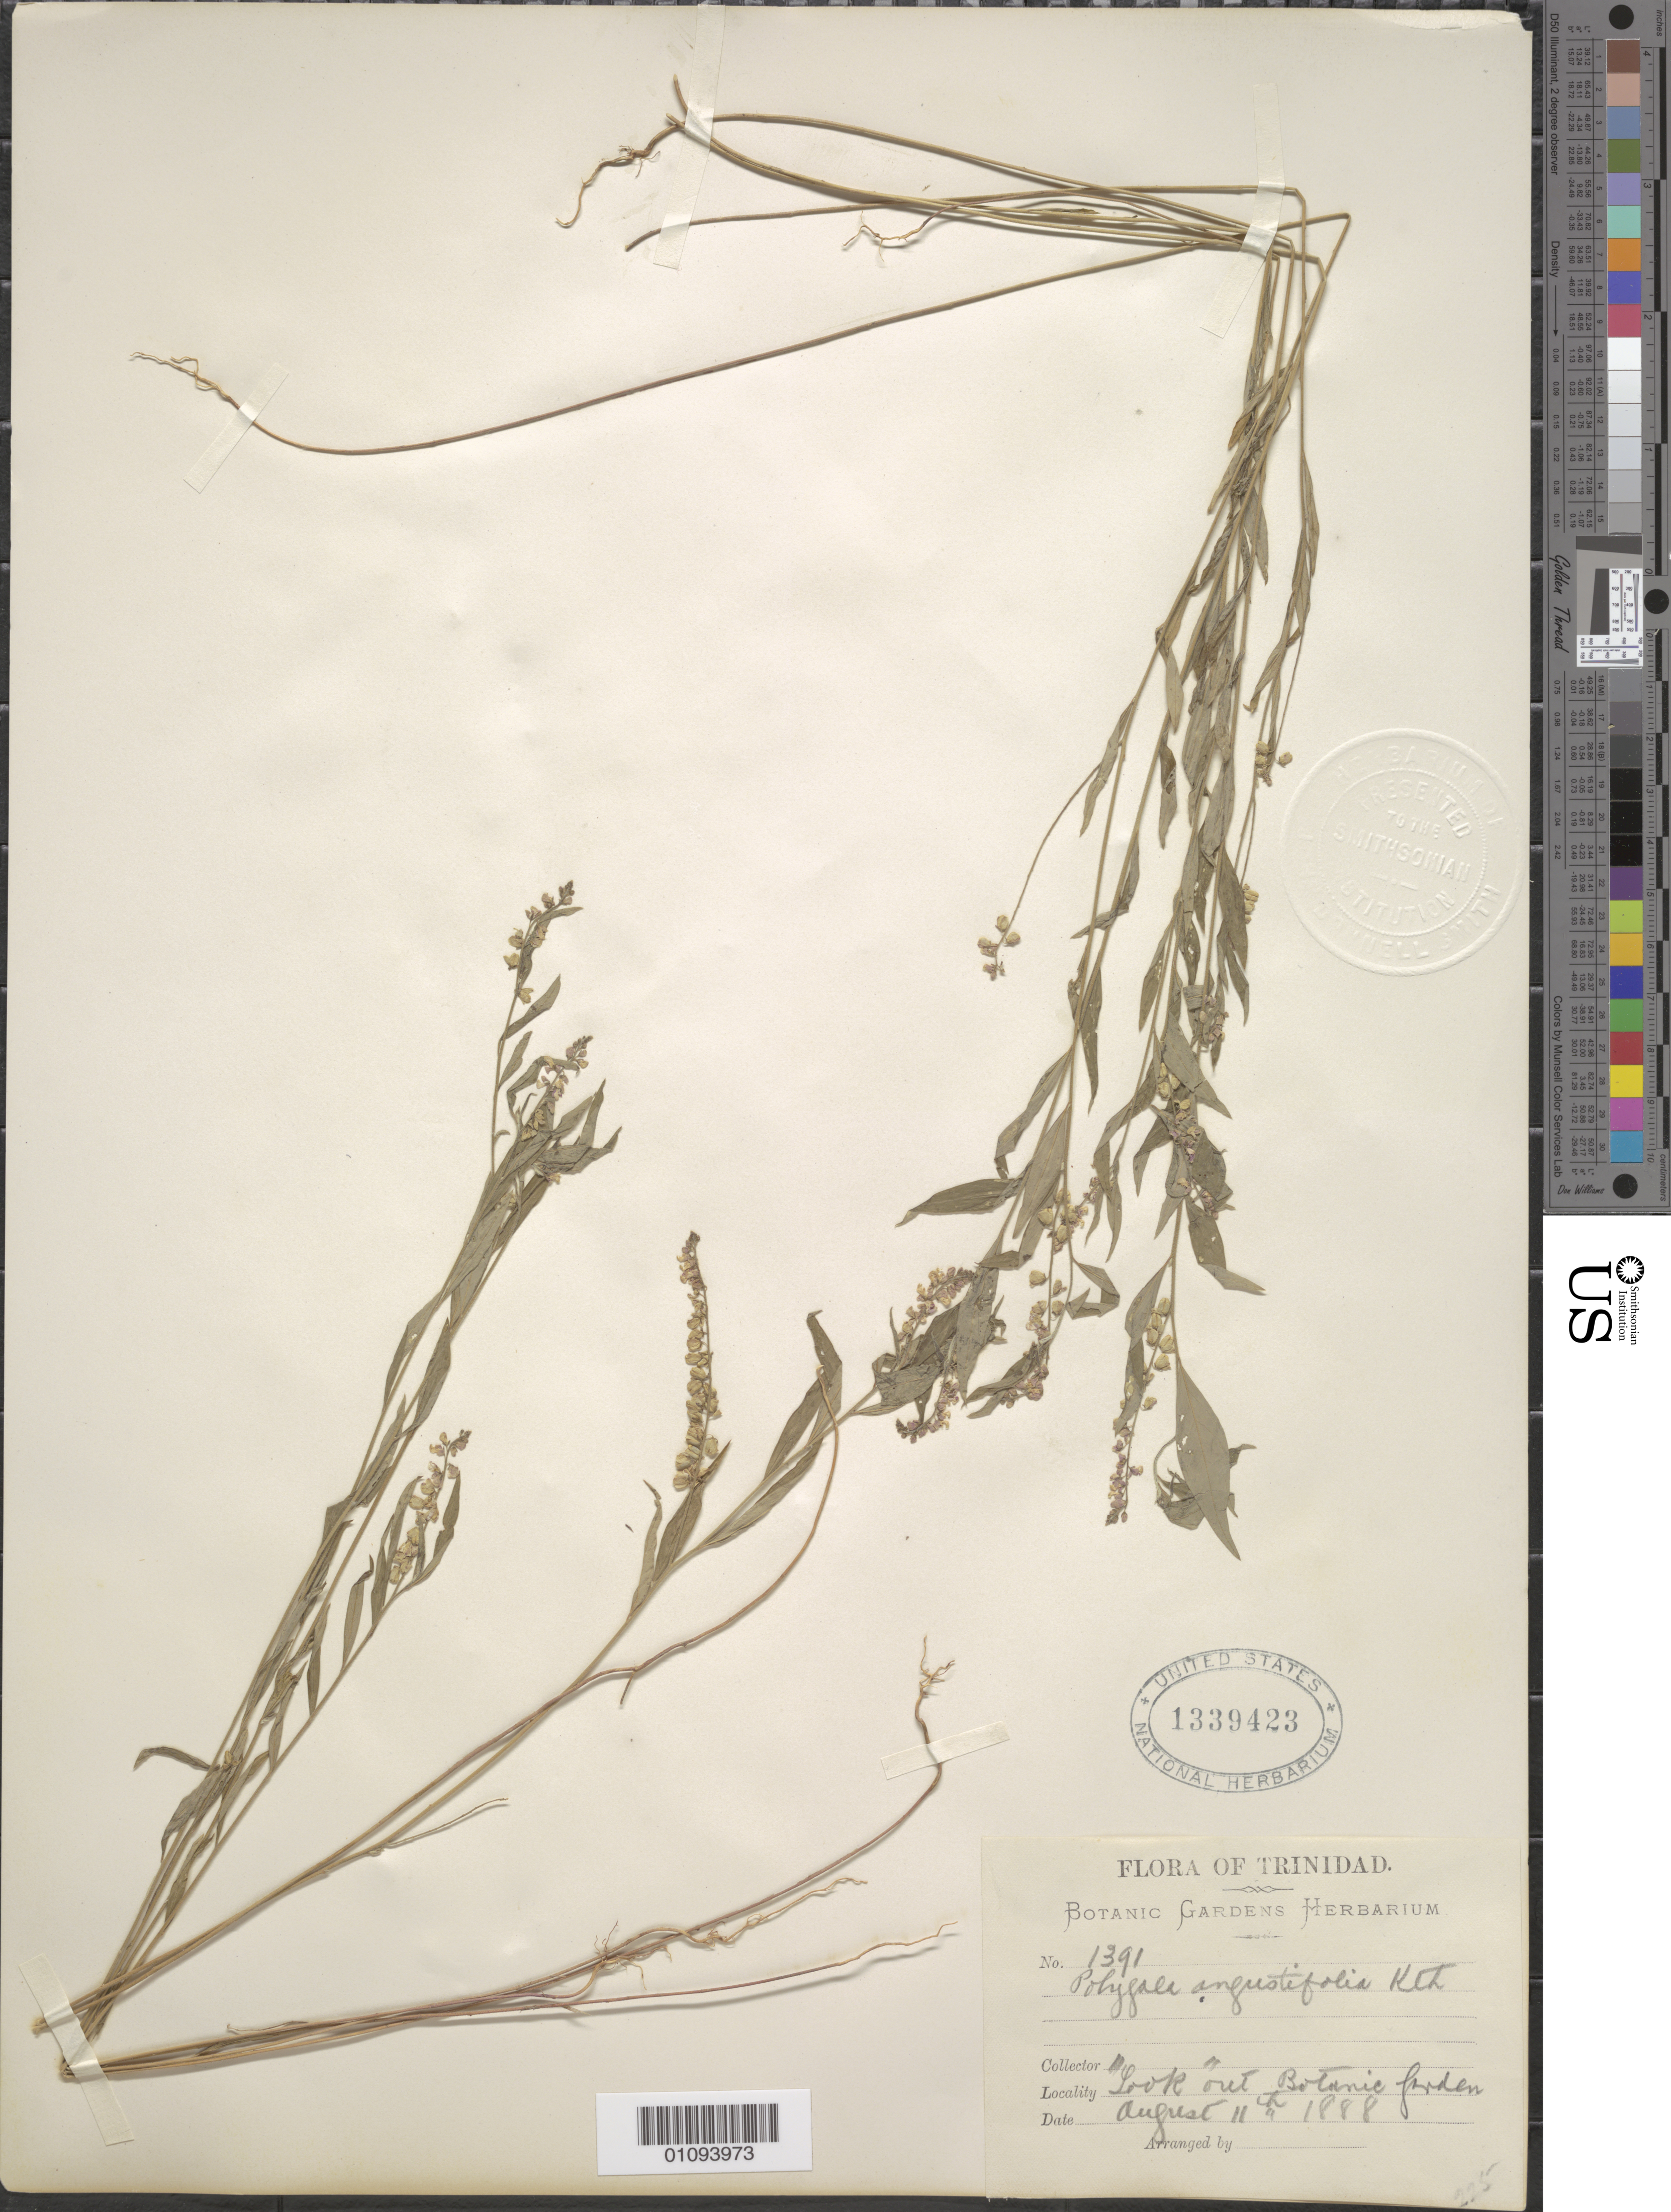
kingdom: Plantae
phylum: Tracheophyta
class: Magnoliopsida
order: Fabales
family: Polygalaceae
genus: Asemeia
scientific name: Asemeia violacea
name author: (Aubl.) J.F.B. Pastore & J.R. Abbott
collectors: Botanic Gardens Herbarium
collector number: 1391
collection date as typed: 11 Aug 1888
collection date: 1888-08-11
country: Trinidad and Tobago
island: Trinidad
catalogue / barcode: US 1339423